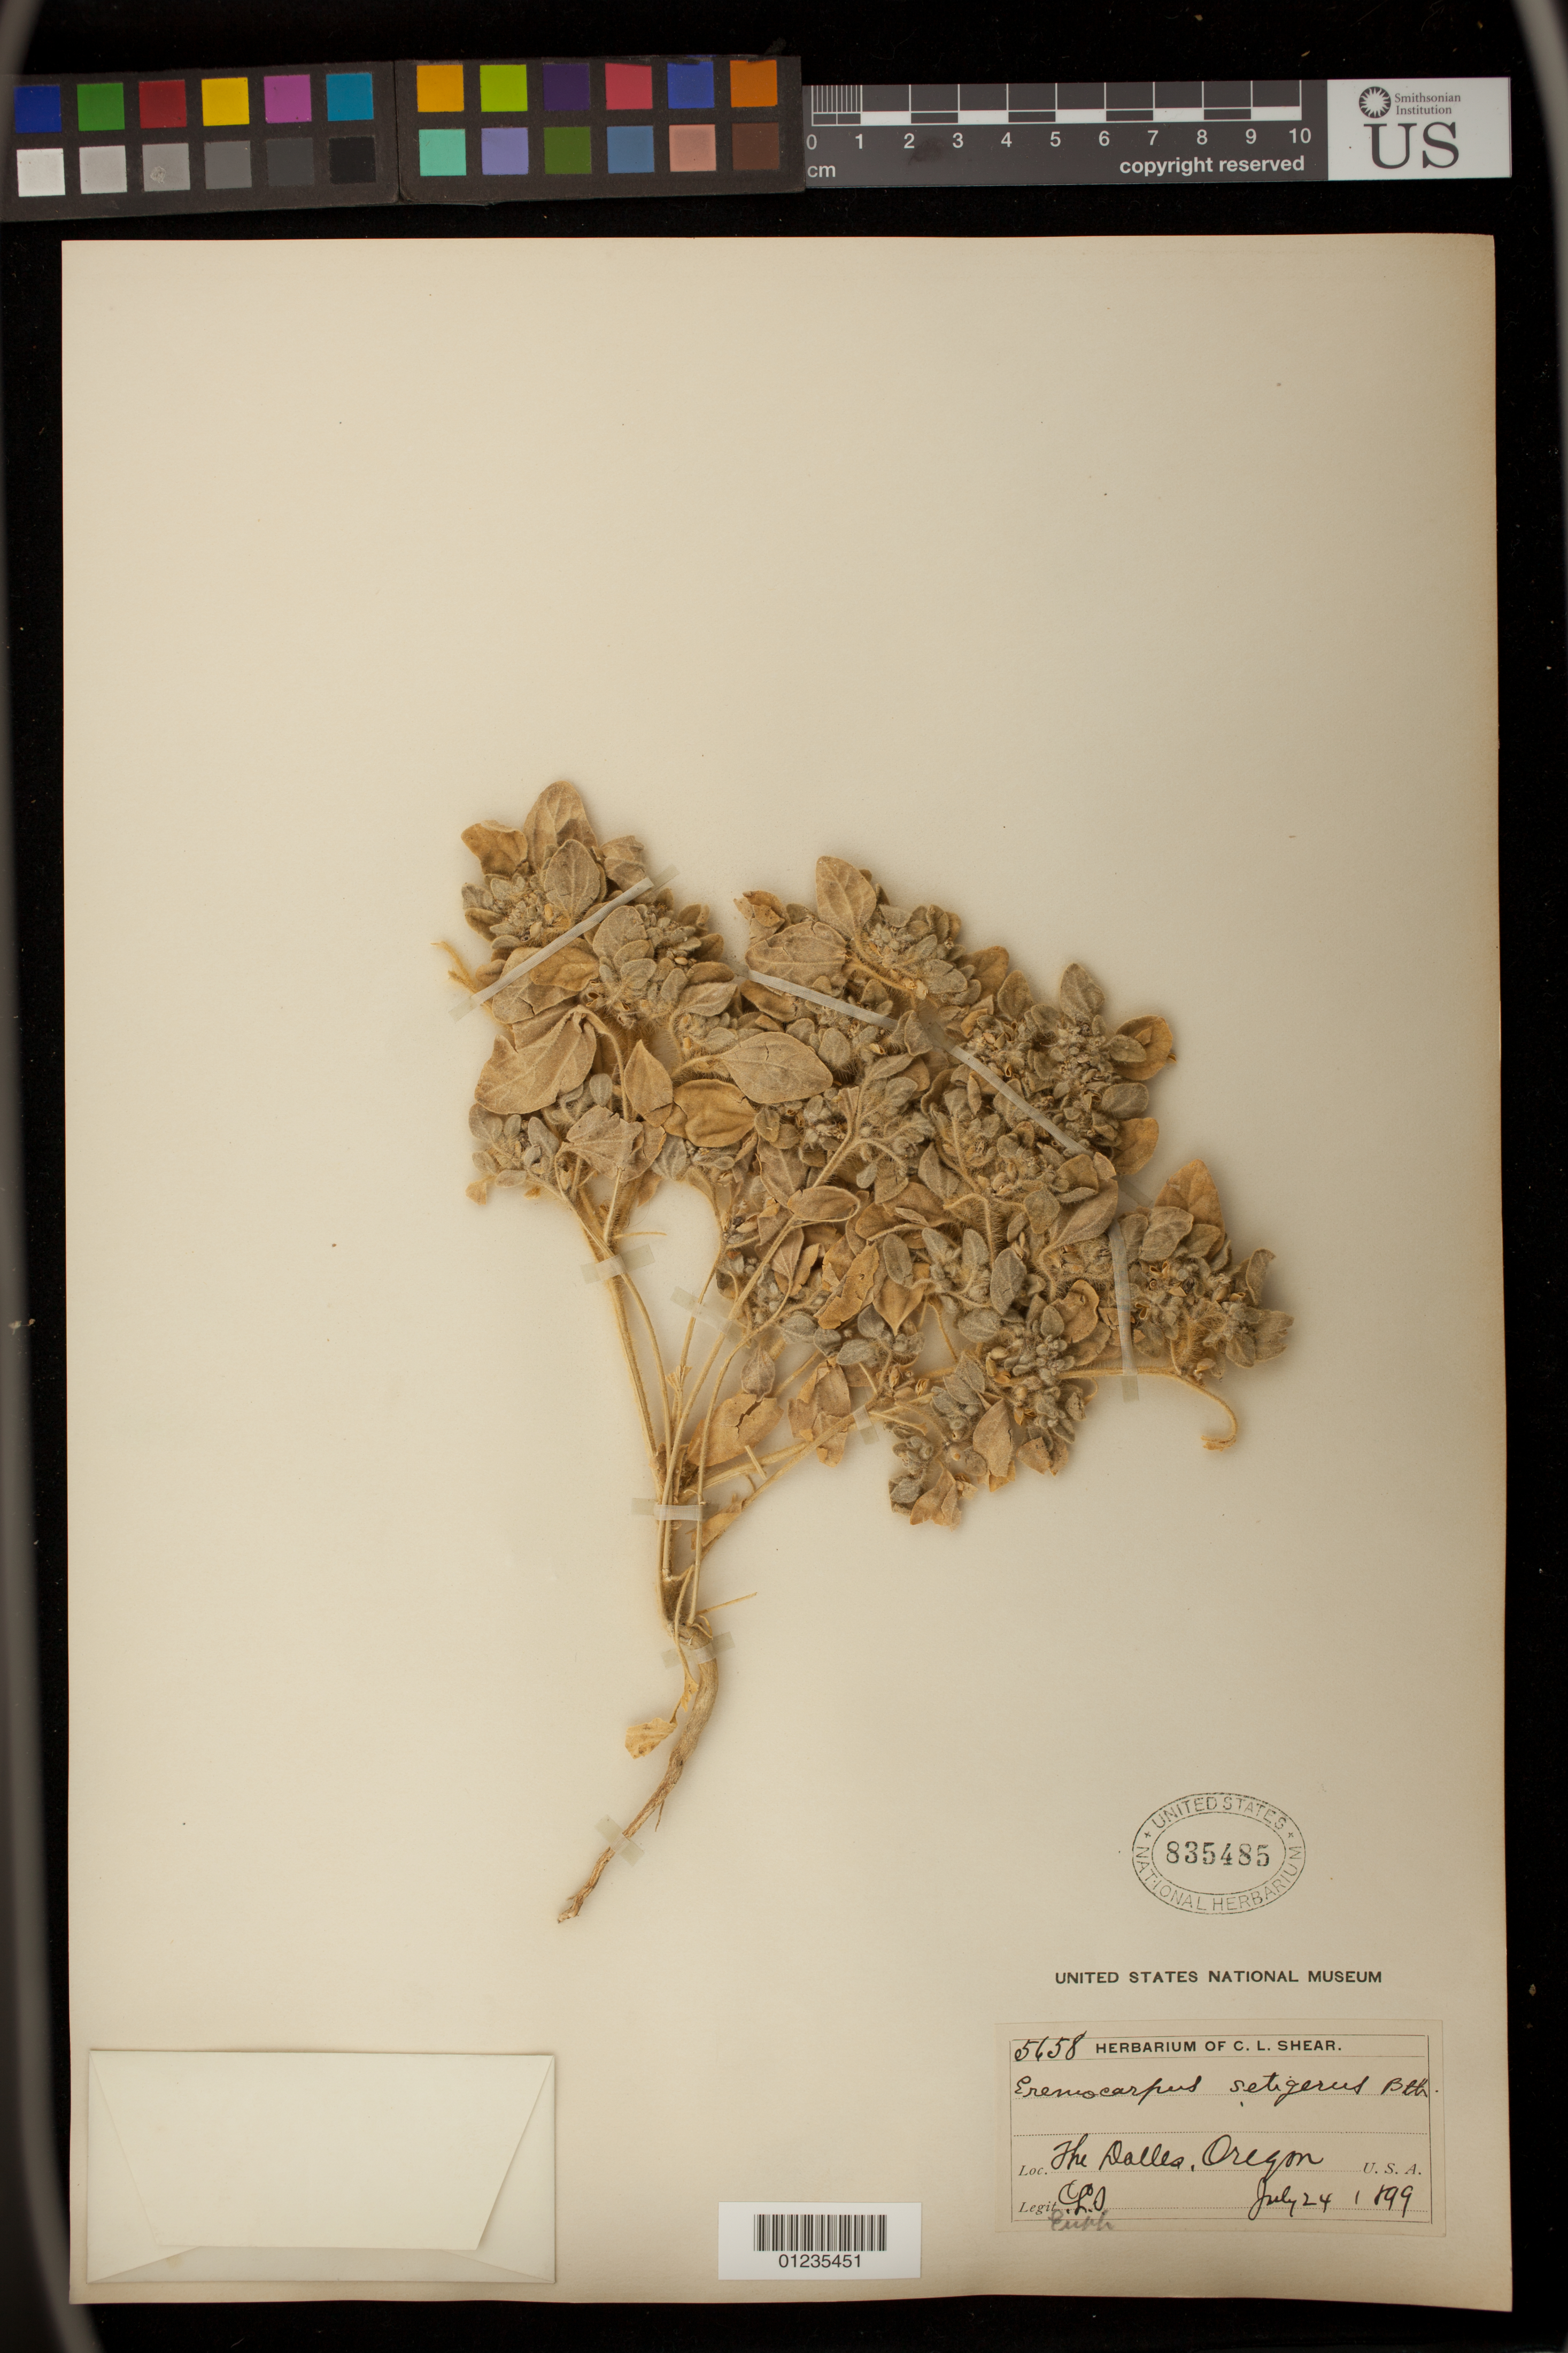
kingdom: Plantae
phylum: Tracheophyta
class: Magnoliopsida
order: Malpighiales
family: Euphorbiaceae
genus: Eremocarpus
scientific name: Eremocarpus setigerus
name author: (Hook.) Benth.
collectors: C. L. Shear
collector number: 5658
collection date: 1899-07-24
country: United States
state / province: Oregon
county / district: Wasco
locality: The Dalles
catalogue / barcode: US 835485